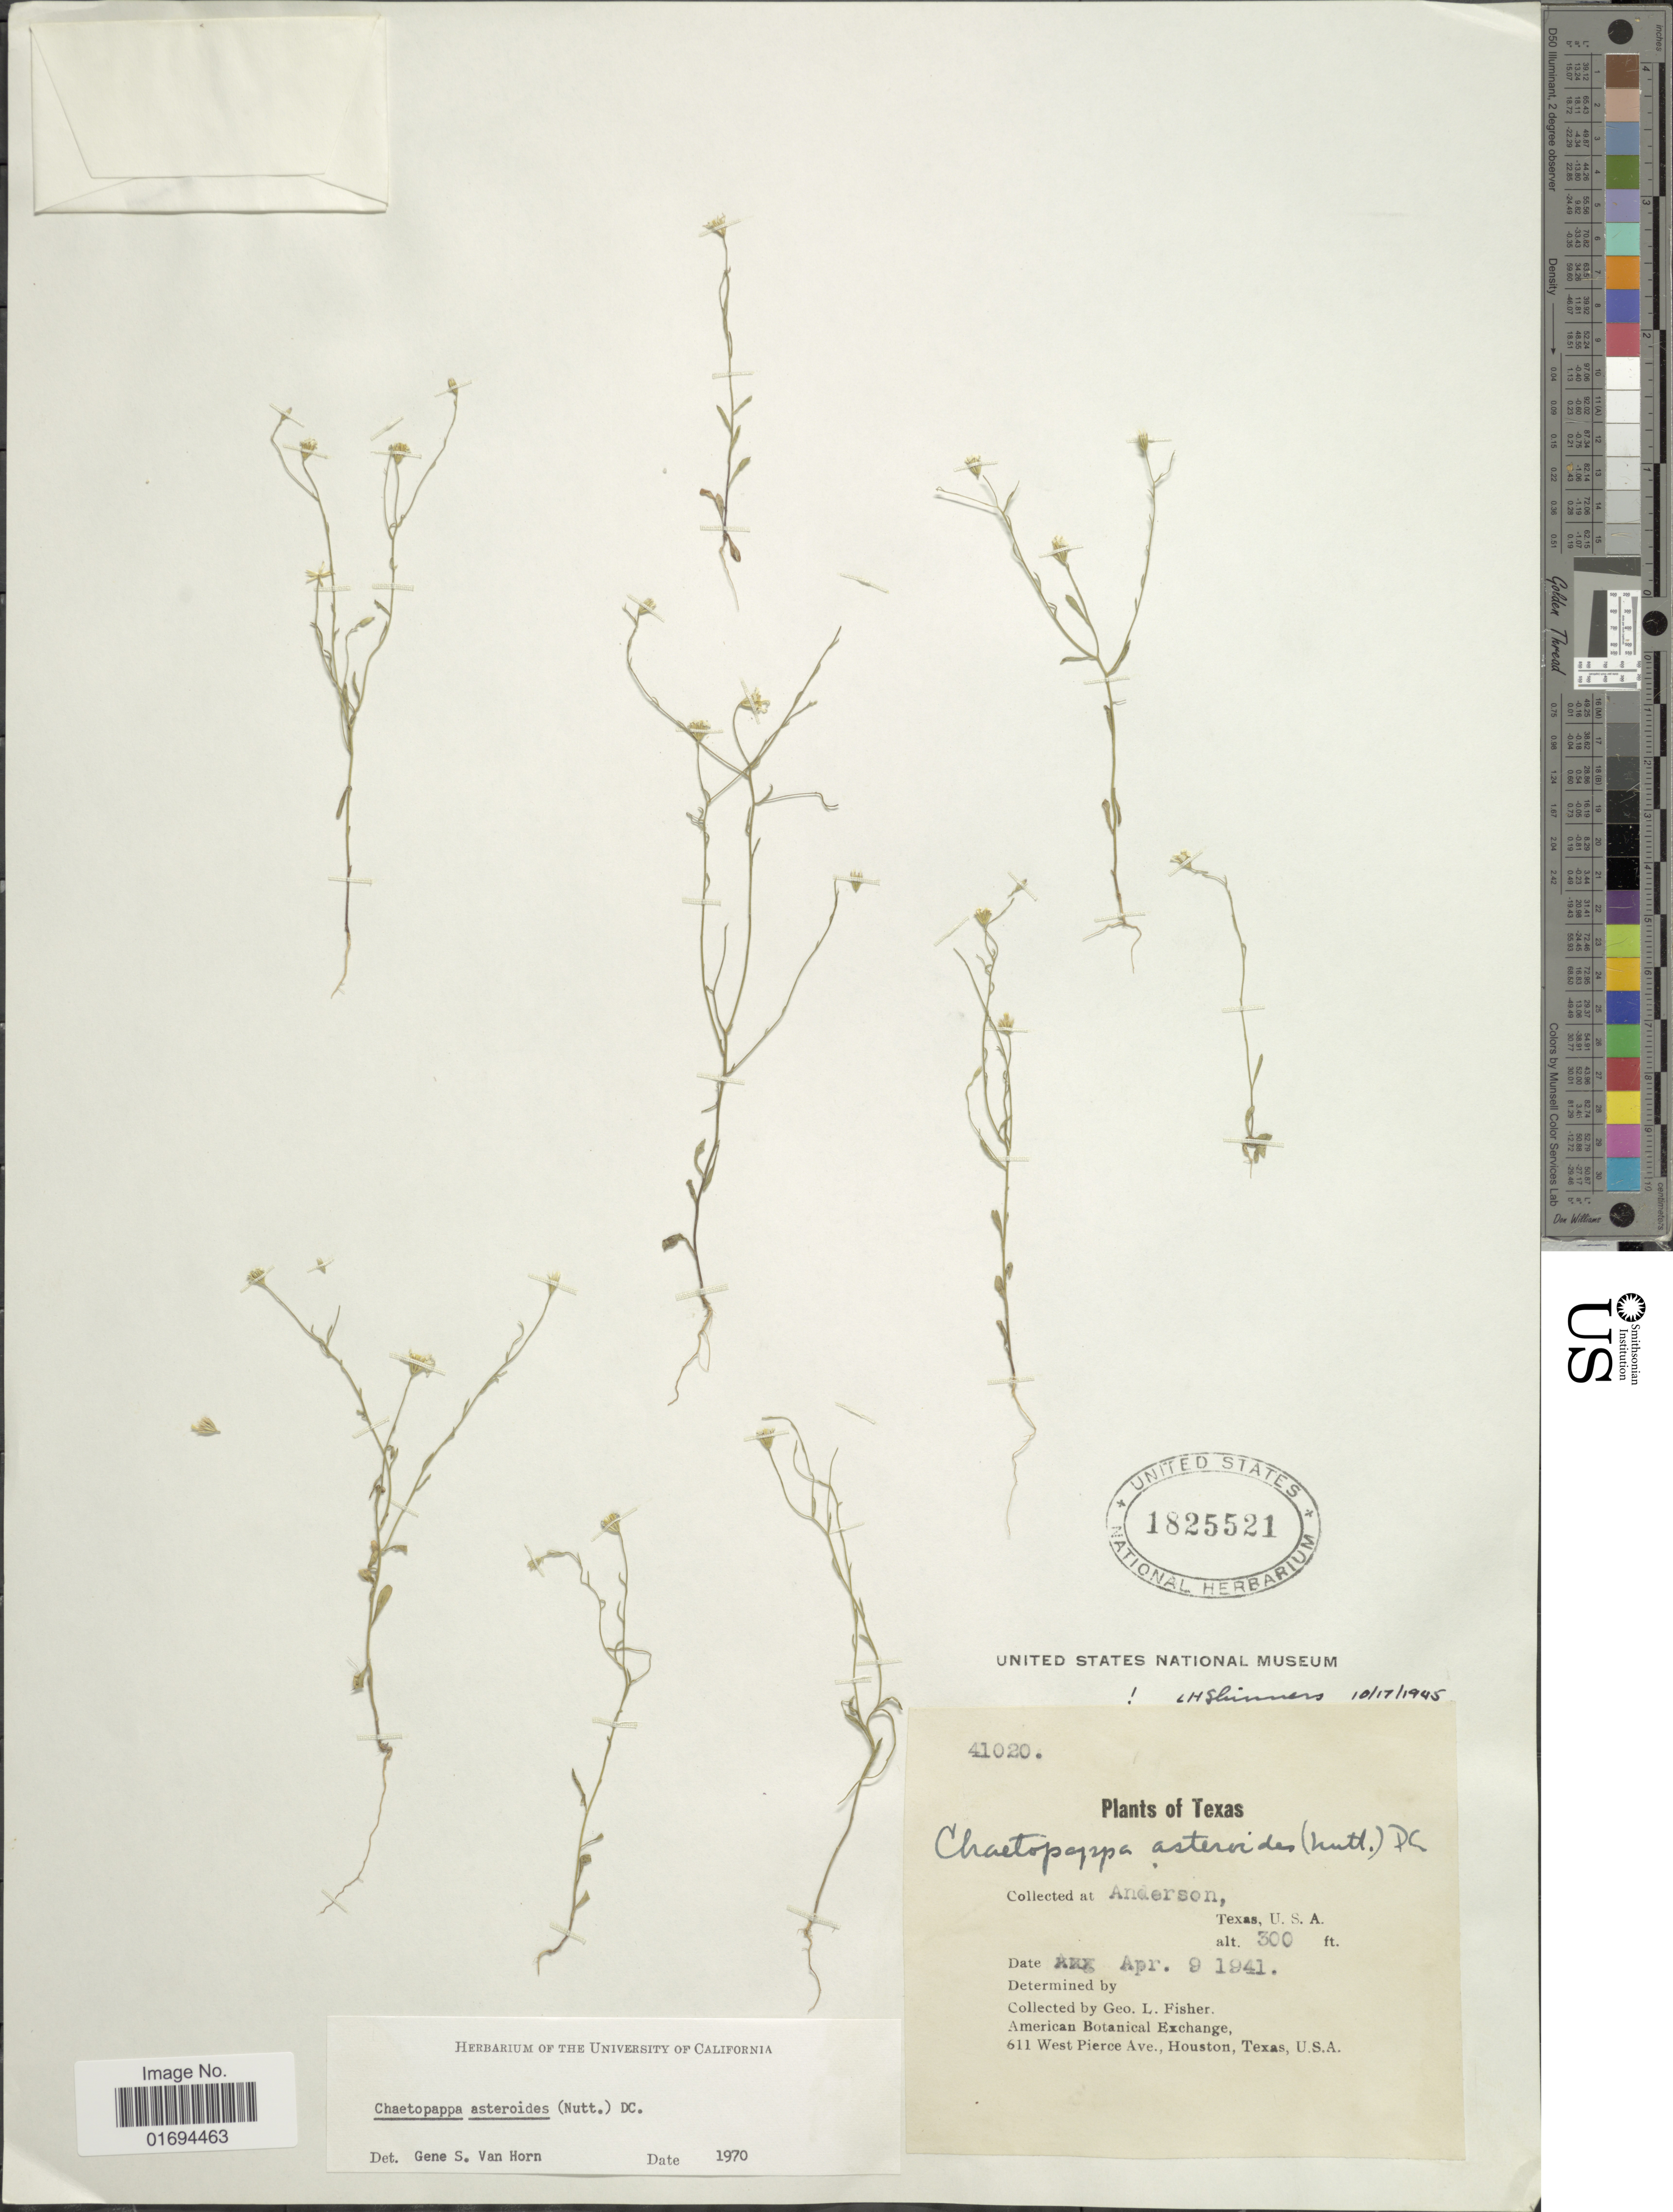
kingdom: Plantae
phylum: Tracheophyta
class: Magnoliopsida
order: Asterales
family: Asteraceae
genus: Chaetopappa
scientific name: Chaetopappa asteroides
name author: (Nutt.) DC.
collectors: G. L. Fisher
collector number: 41020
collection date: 1941-04-09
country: United States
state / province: Texas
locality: Anderson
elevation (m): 91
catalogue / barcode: US 1825521